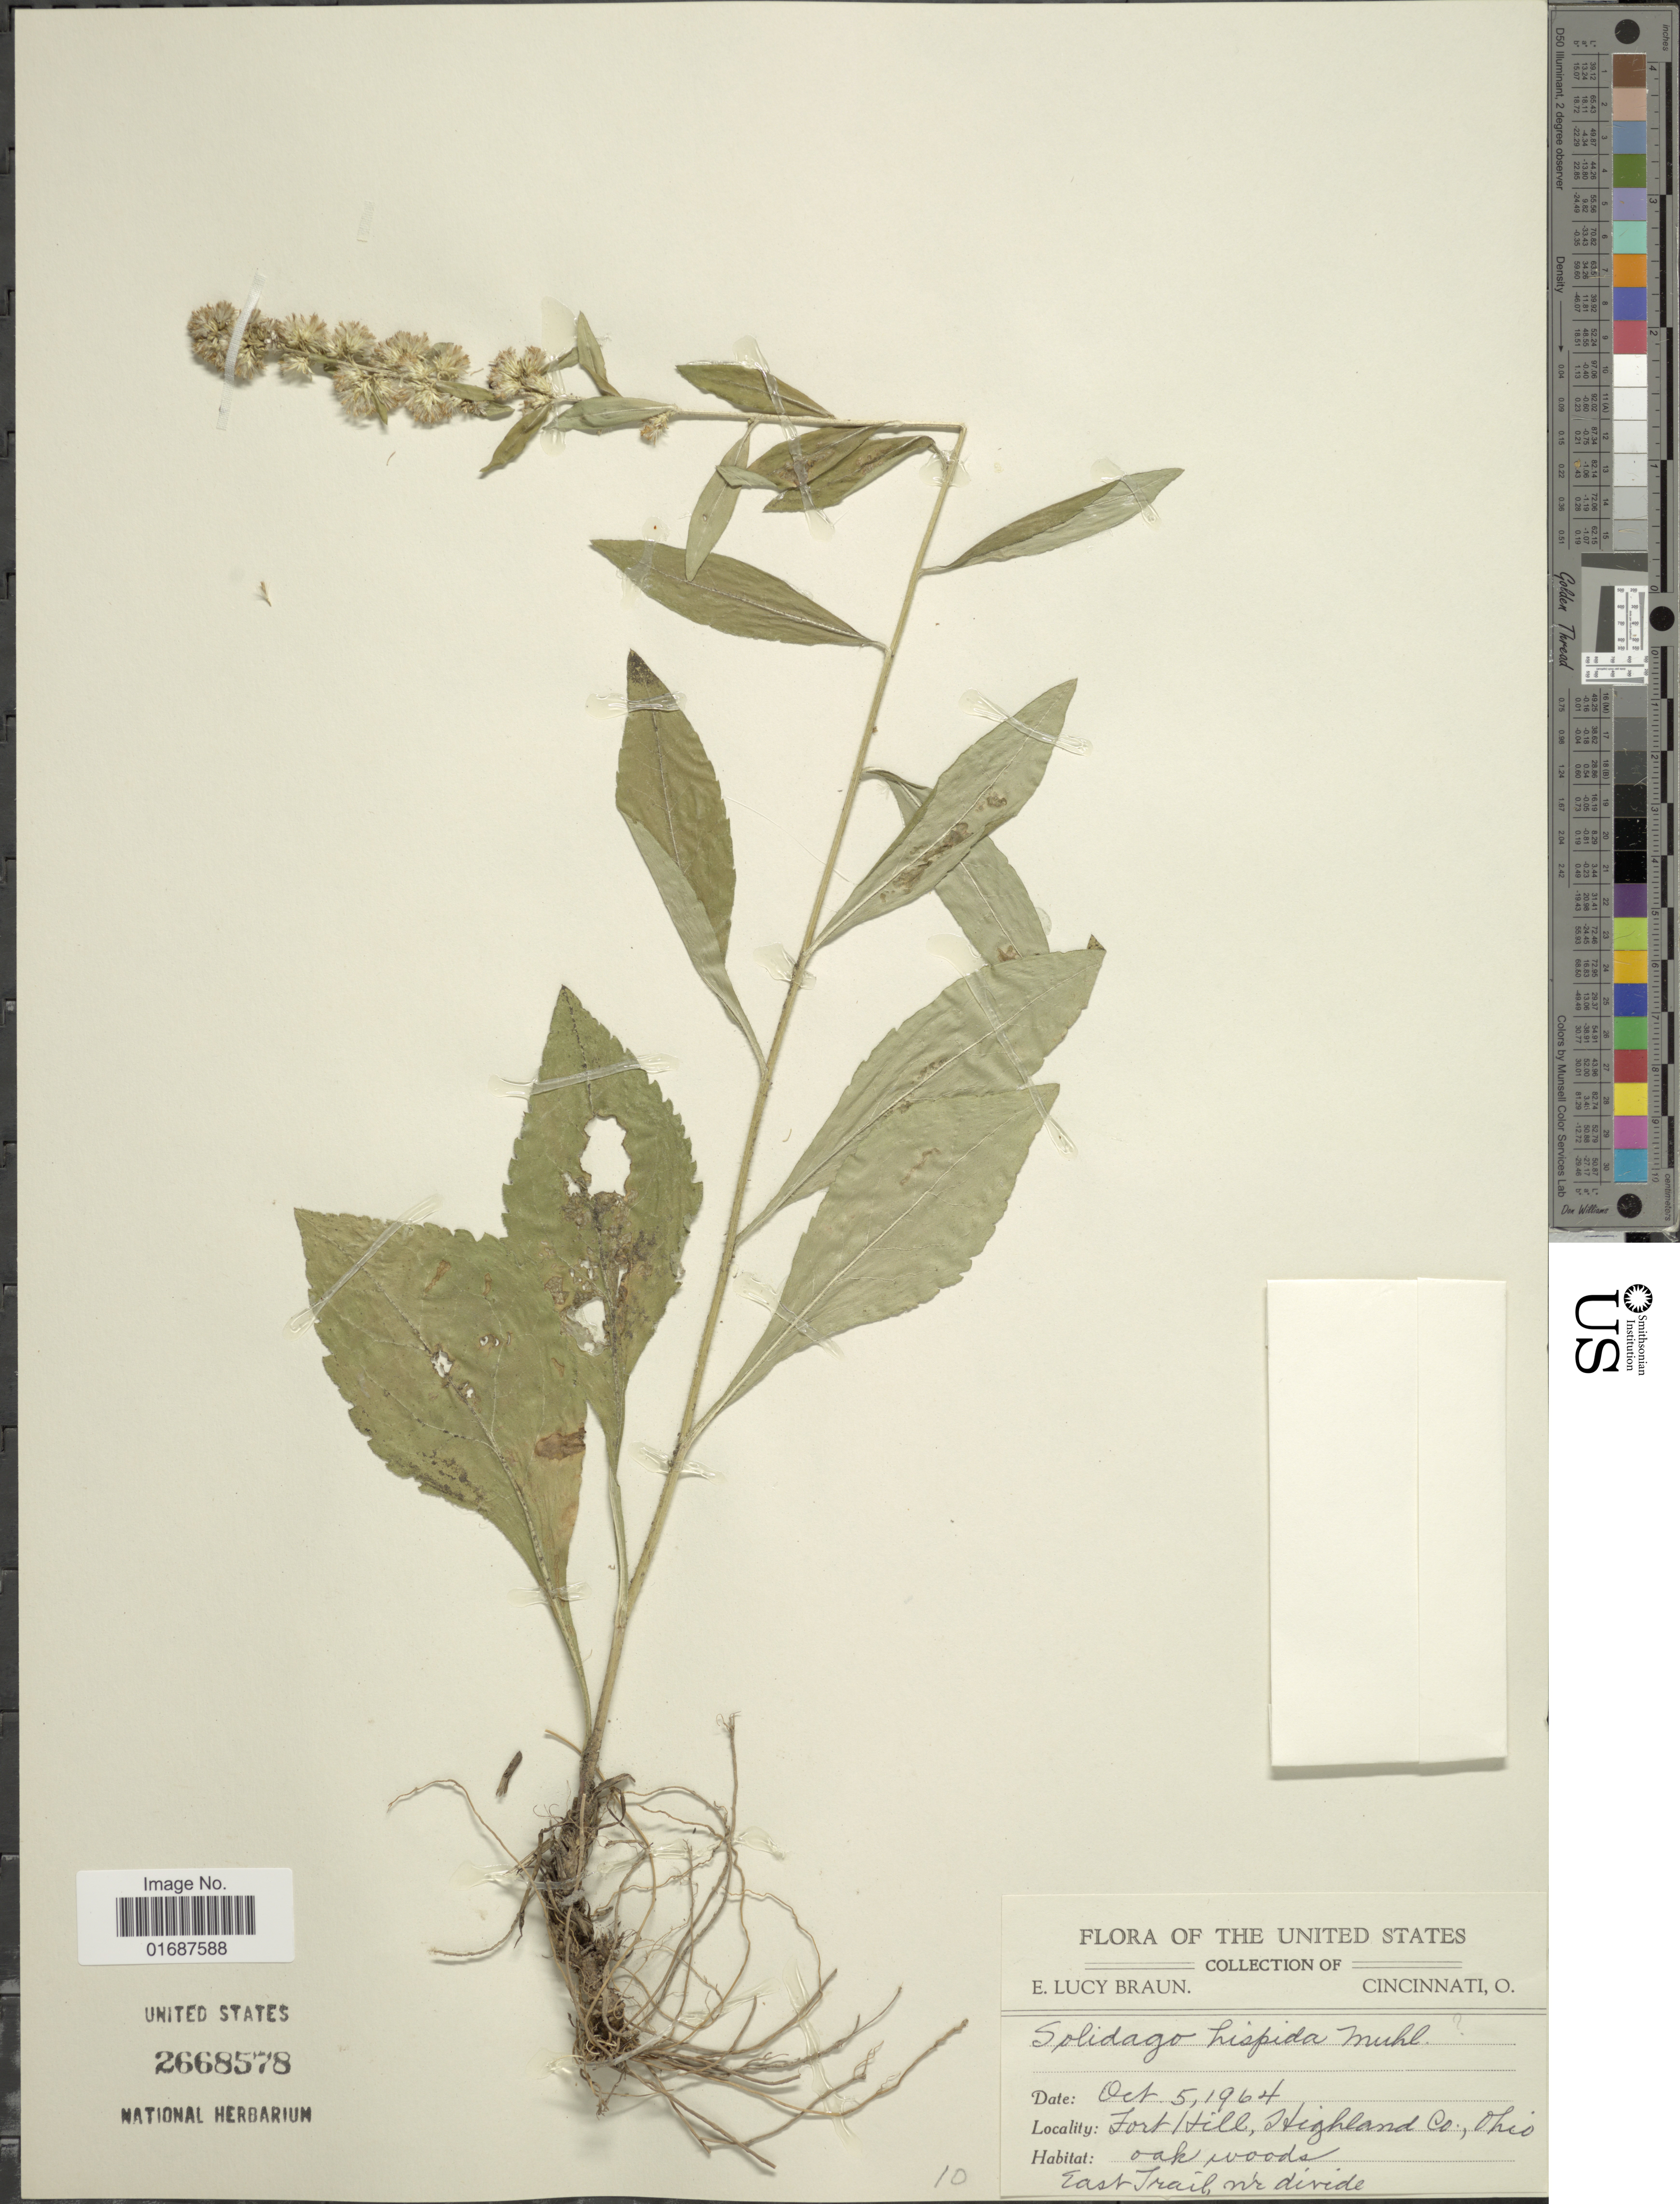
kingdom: Plantae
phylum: Tracheophyta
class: Magnoliopsida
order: Asterales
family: Asteraceae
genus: Solidago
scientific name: Solidago hispida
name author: Muhl. ex Willd.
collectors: E. L. Braun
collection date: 1964-10-05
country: United States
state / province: Ohio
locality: Fort Hill, Highland Co. East Trail, nr divide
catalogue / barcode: US 2668578